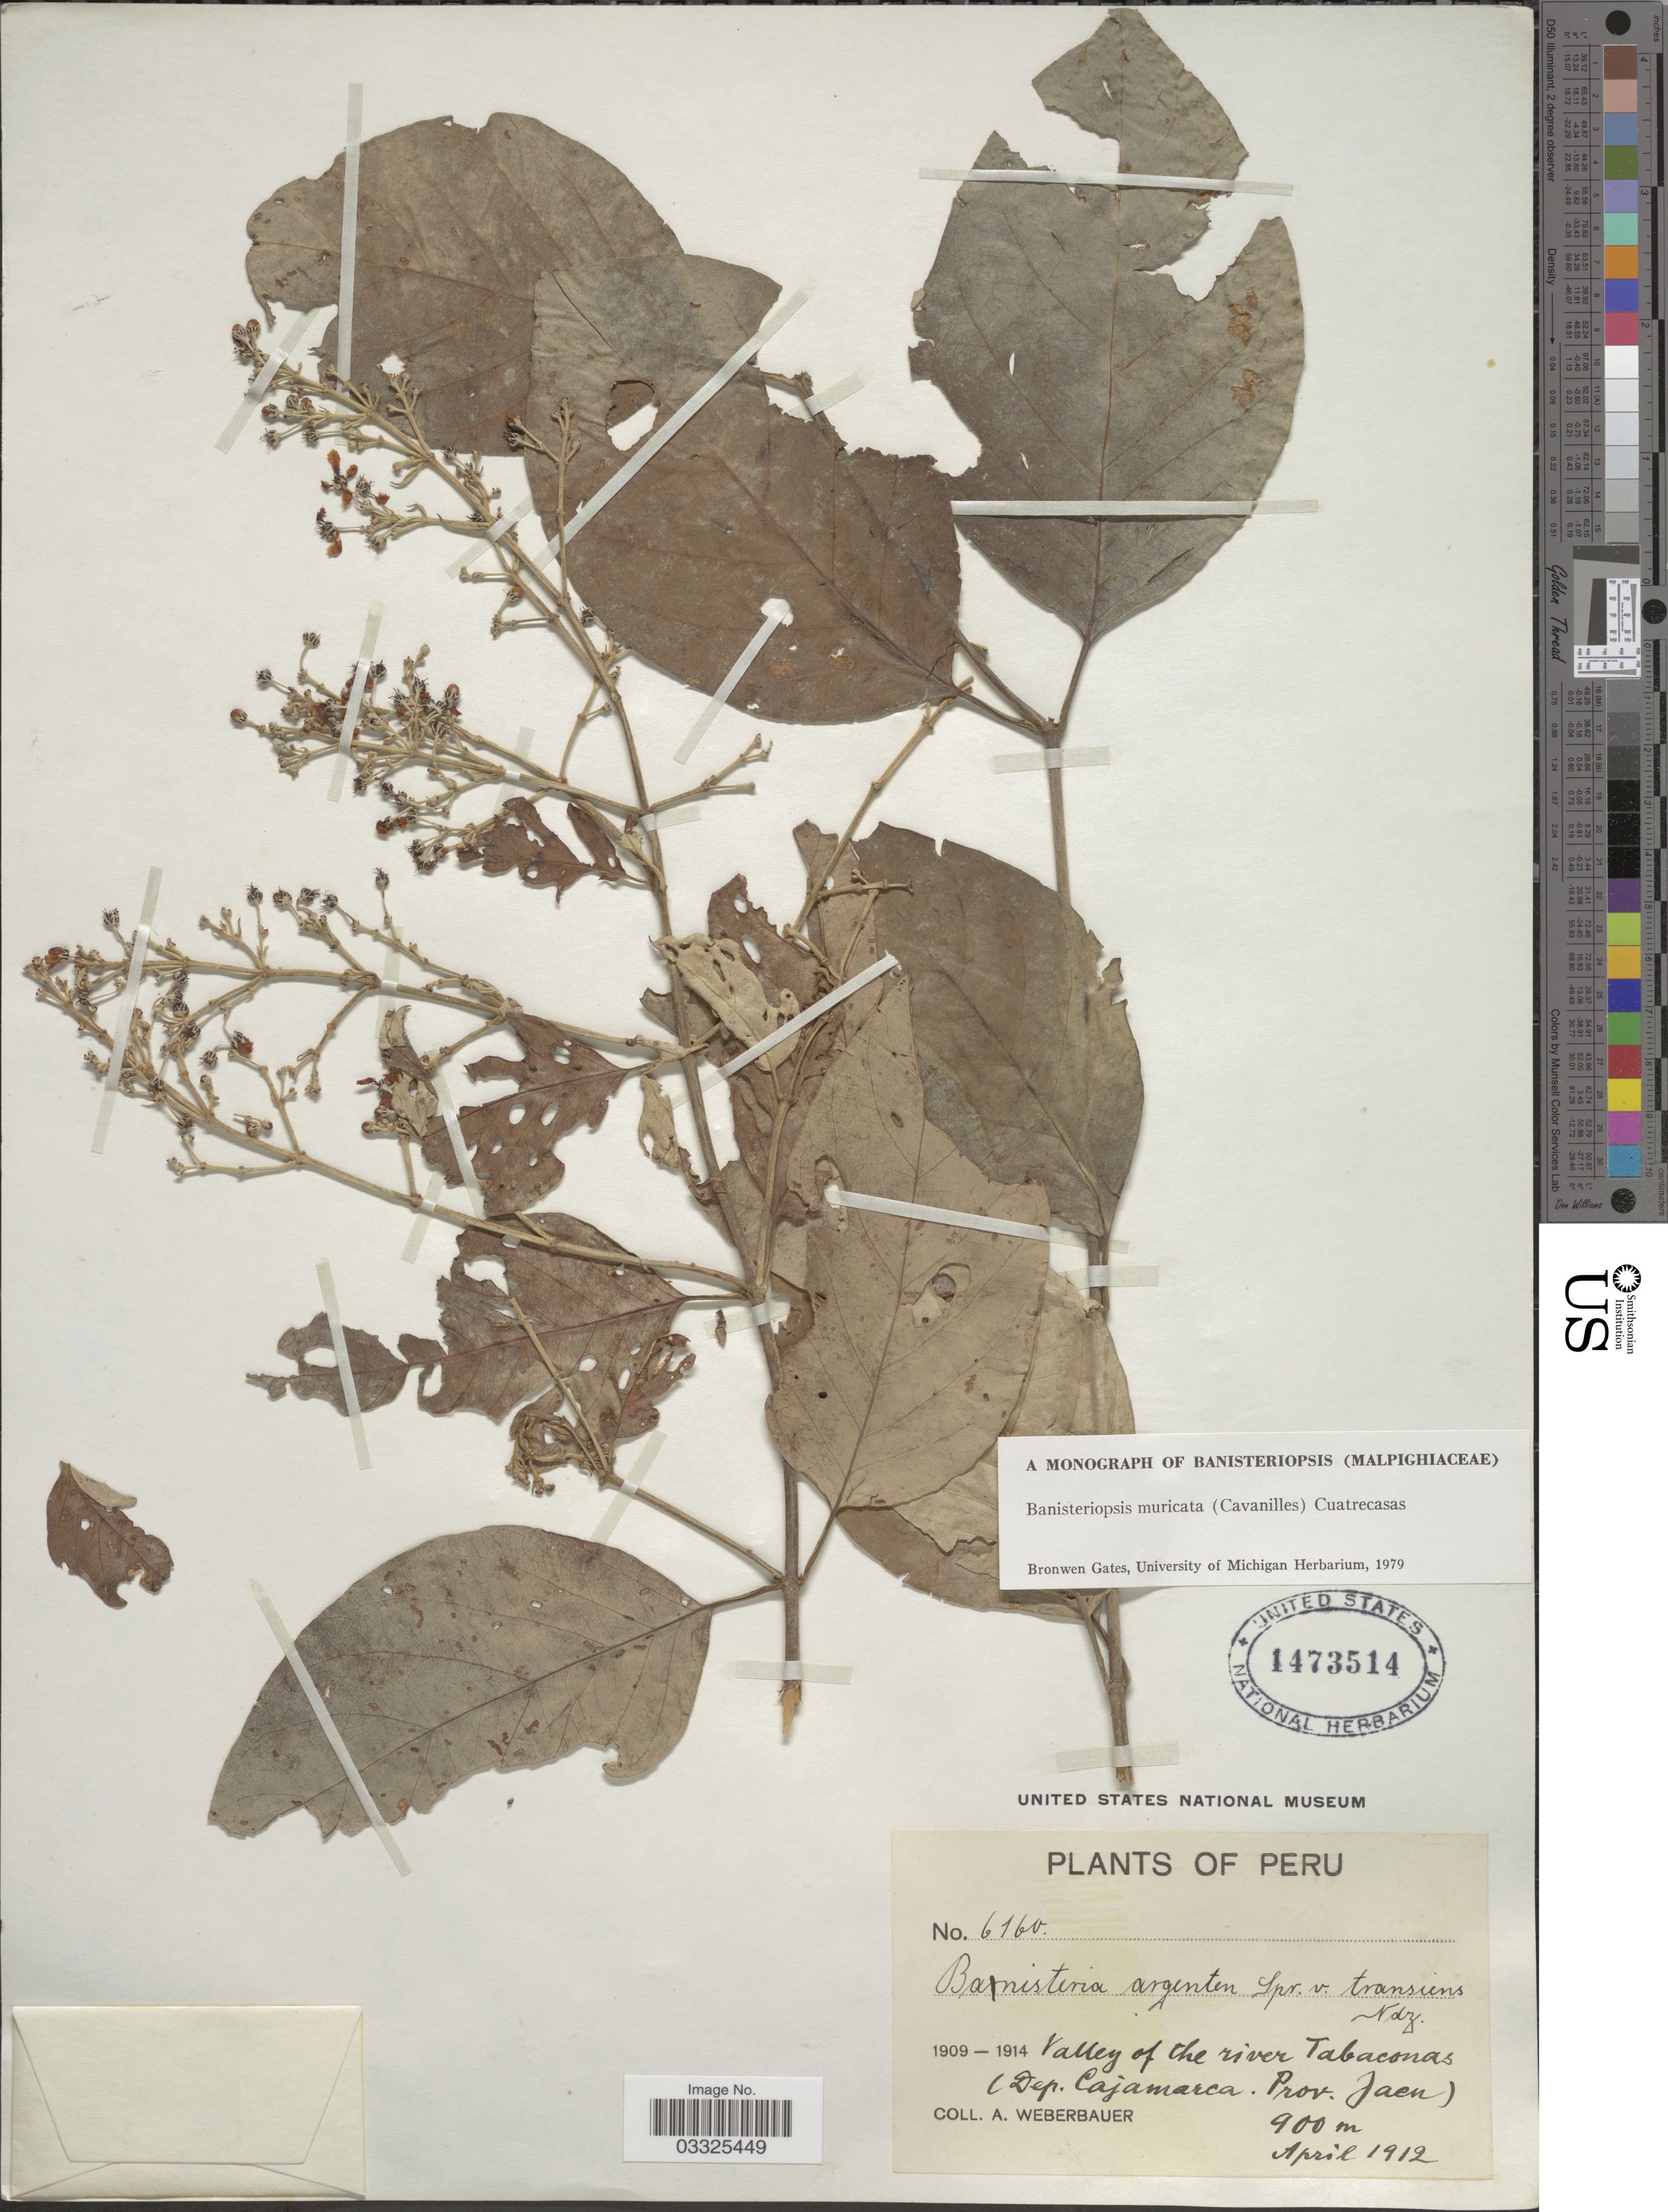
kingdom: Plantae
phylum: Tracheophyta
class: Magnoliopsida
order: Malpighiales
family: Malpighiaceae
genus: Banisteriopsis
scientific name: Banisteriopsis muricata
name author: (Cav.) Cuatrec.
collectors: A. Weberbauer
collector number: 6160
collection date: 1912-04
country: Peru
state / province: Cajamarca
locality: Valley of the river Tabaconas (Dep. Cajamarca. Prov. Jaen).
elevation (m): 900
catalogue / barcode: US 1473514